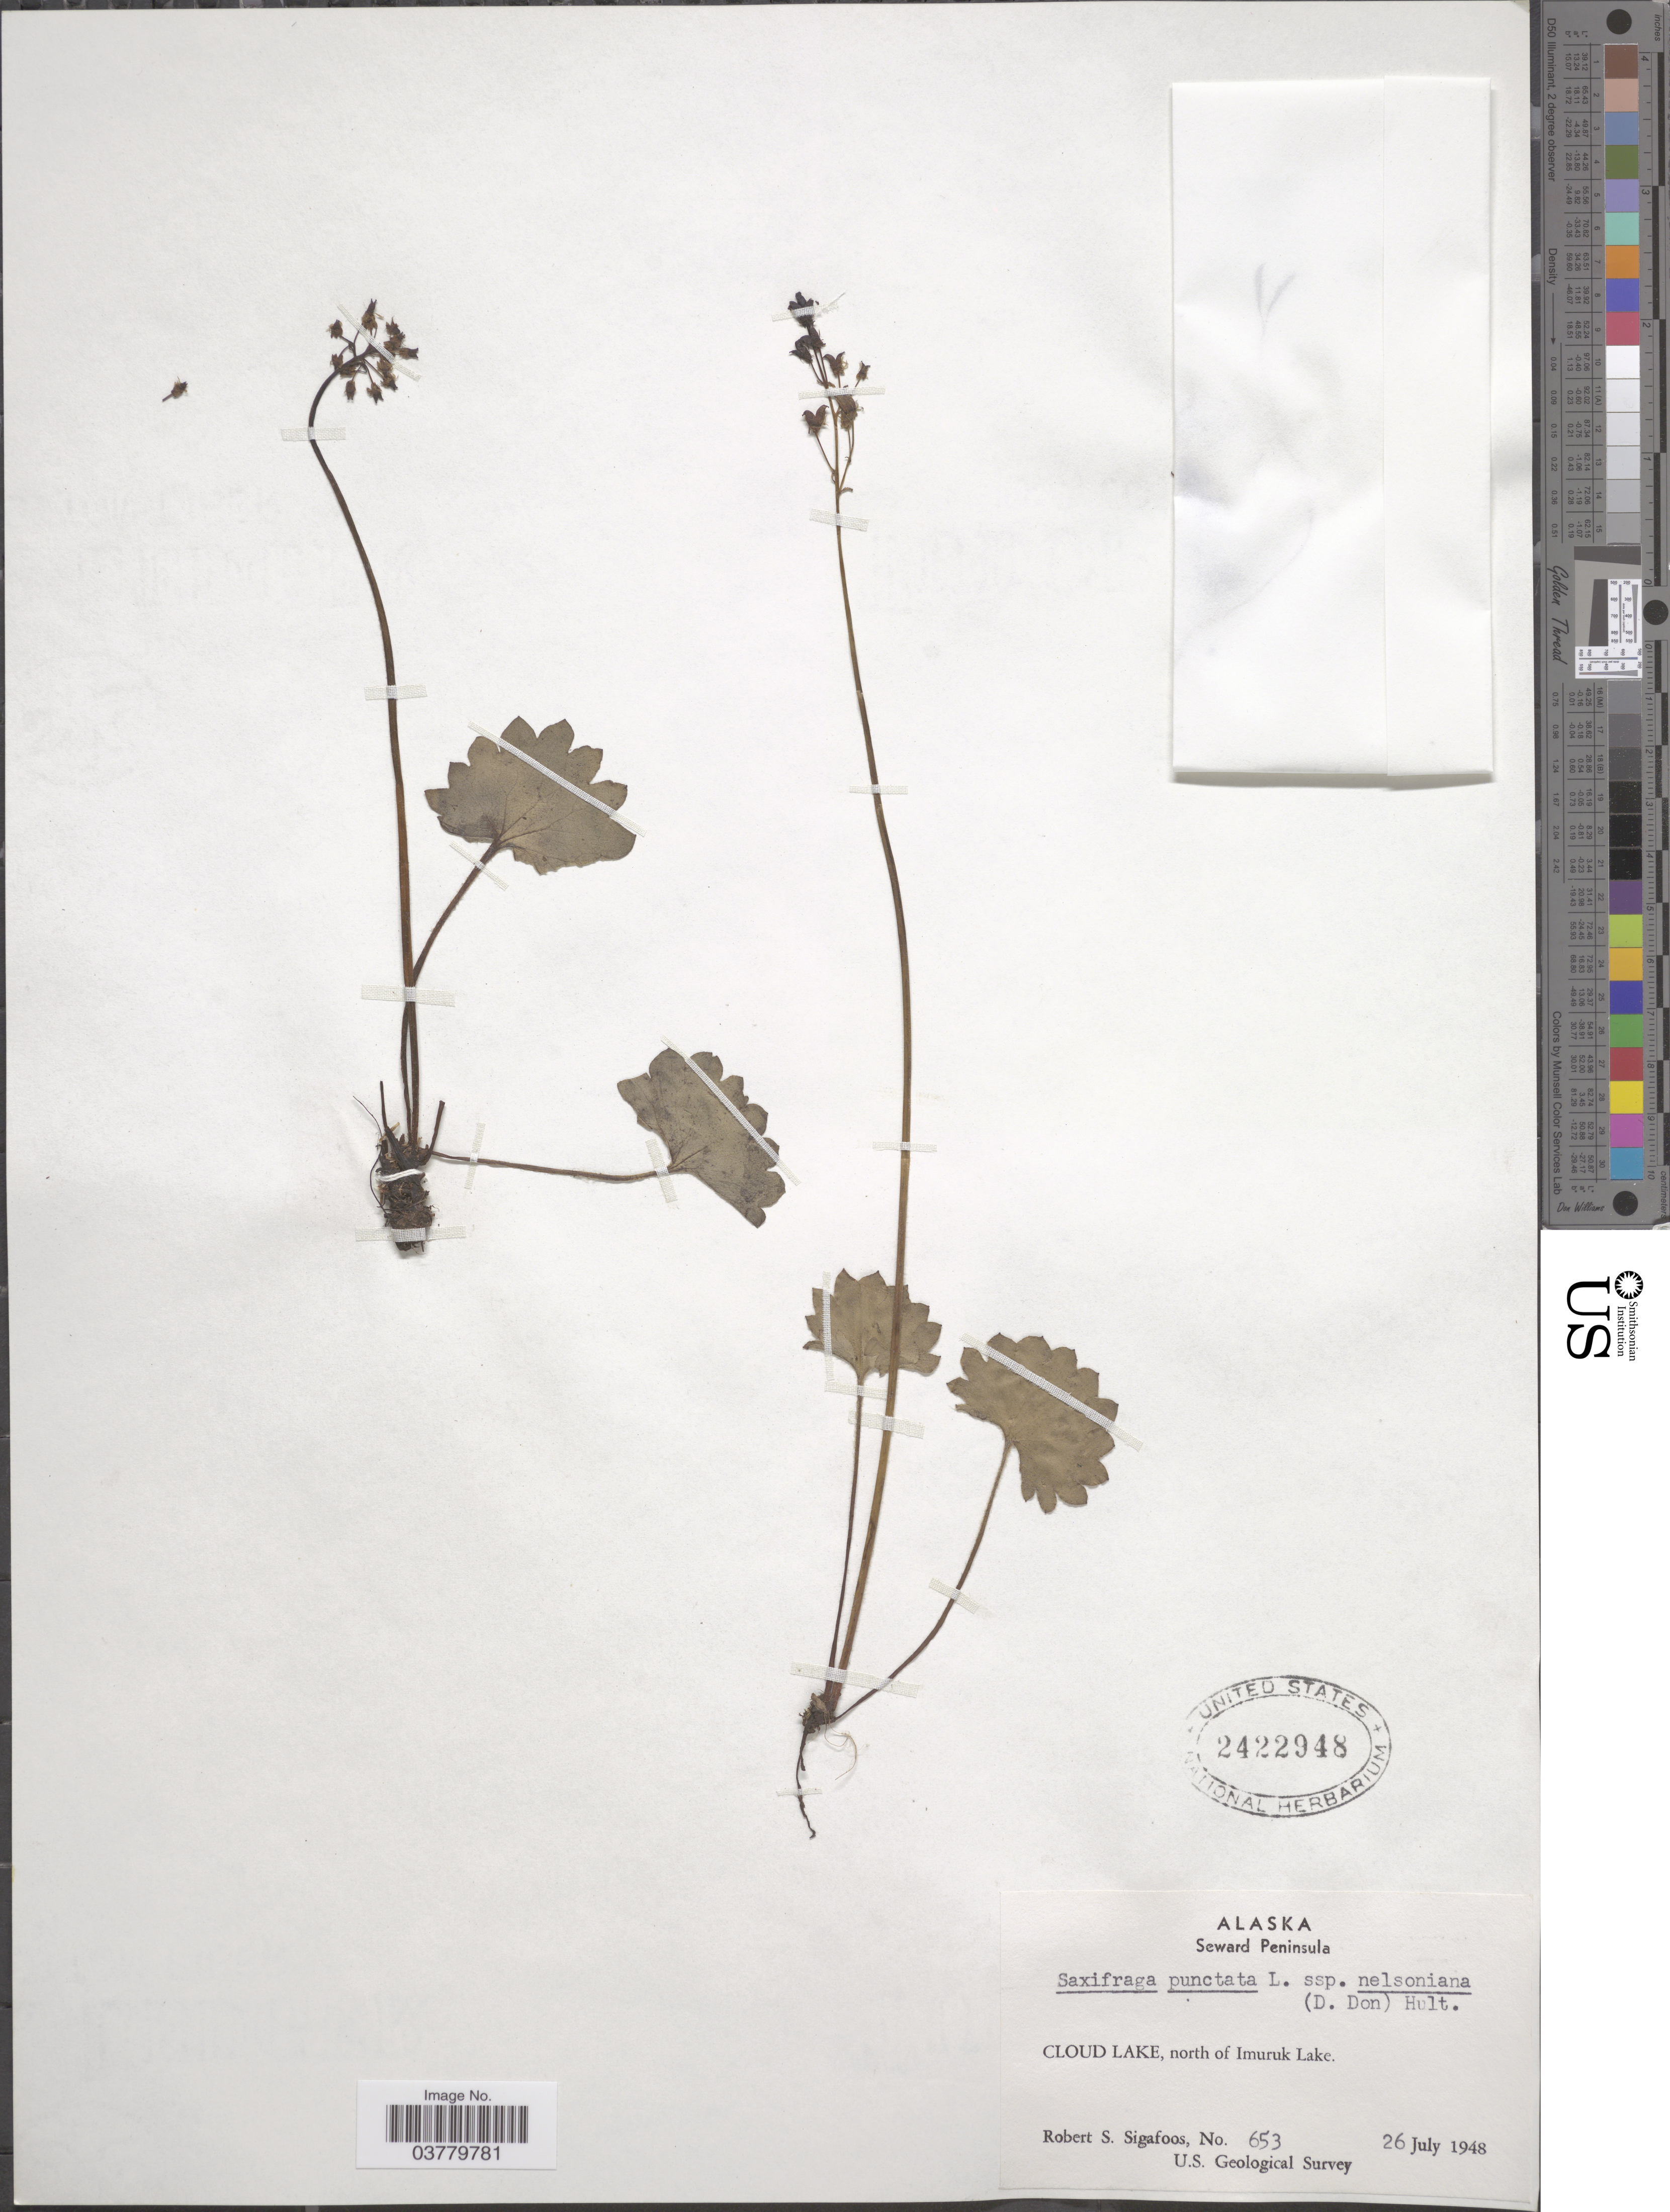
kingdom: Plantae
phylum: Tracheophyta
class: Magnoliopsida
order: Saxifragales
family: Saxifragaceae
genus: Micranthes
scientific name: Micranthes nelsoniana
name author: (D. Don) Small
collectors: R. Sigafoos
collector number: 653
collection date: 1948-07-26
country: United States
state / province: Alaska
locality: Seward Peninsula. Cloud Lake, north of Imuruk Lake.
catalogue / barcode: US 2422948